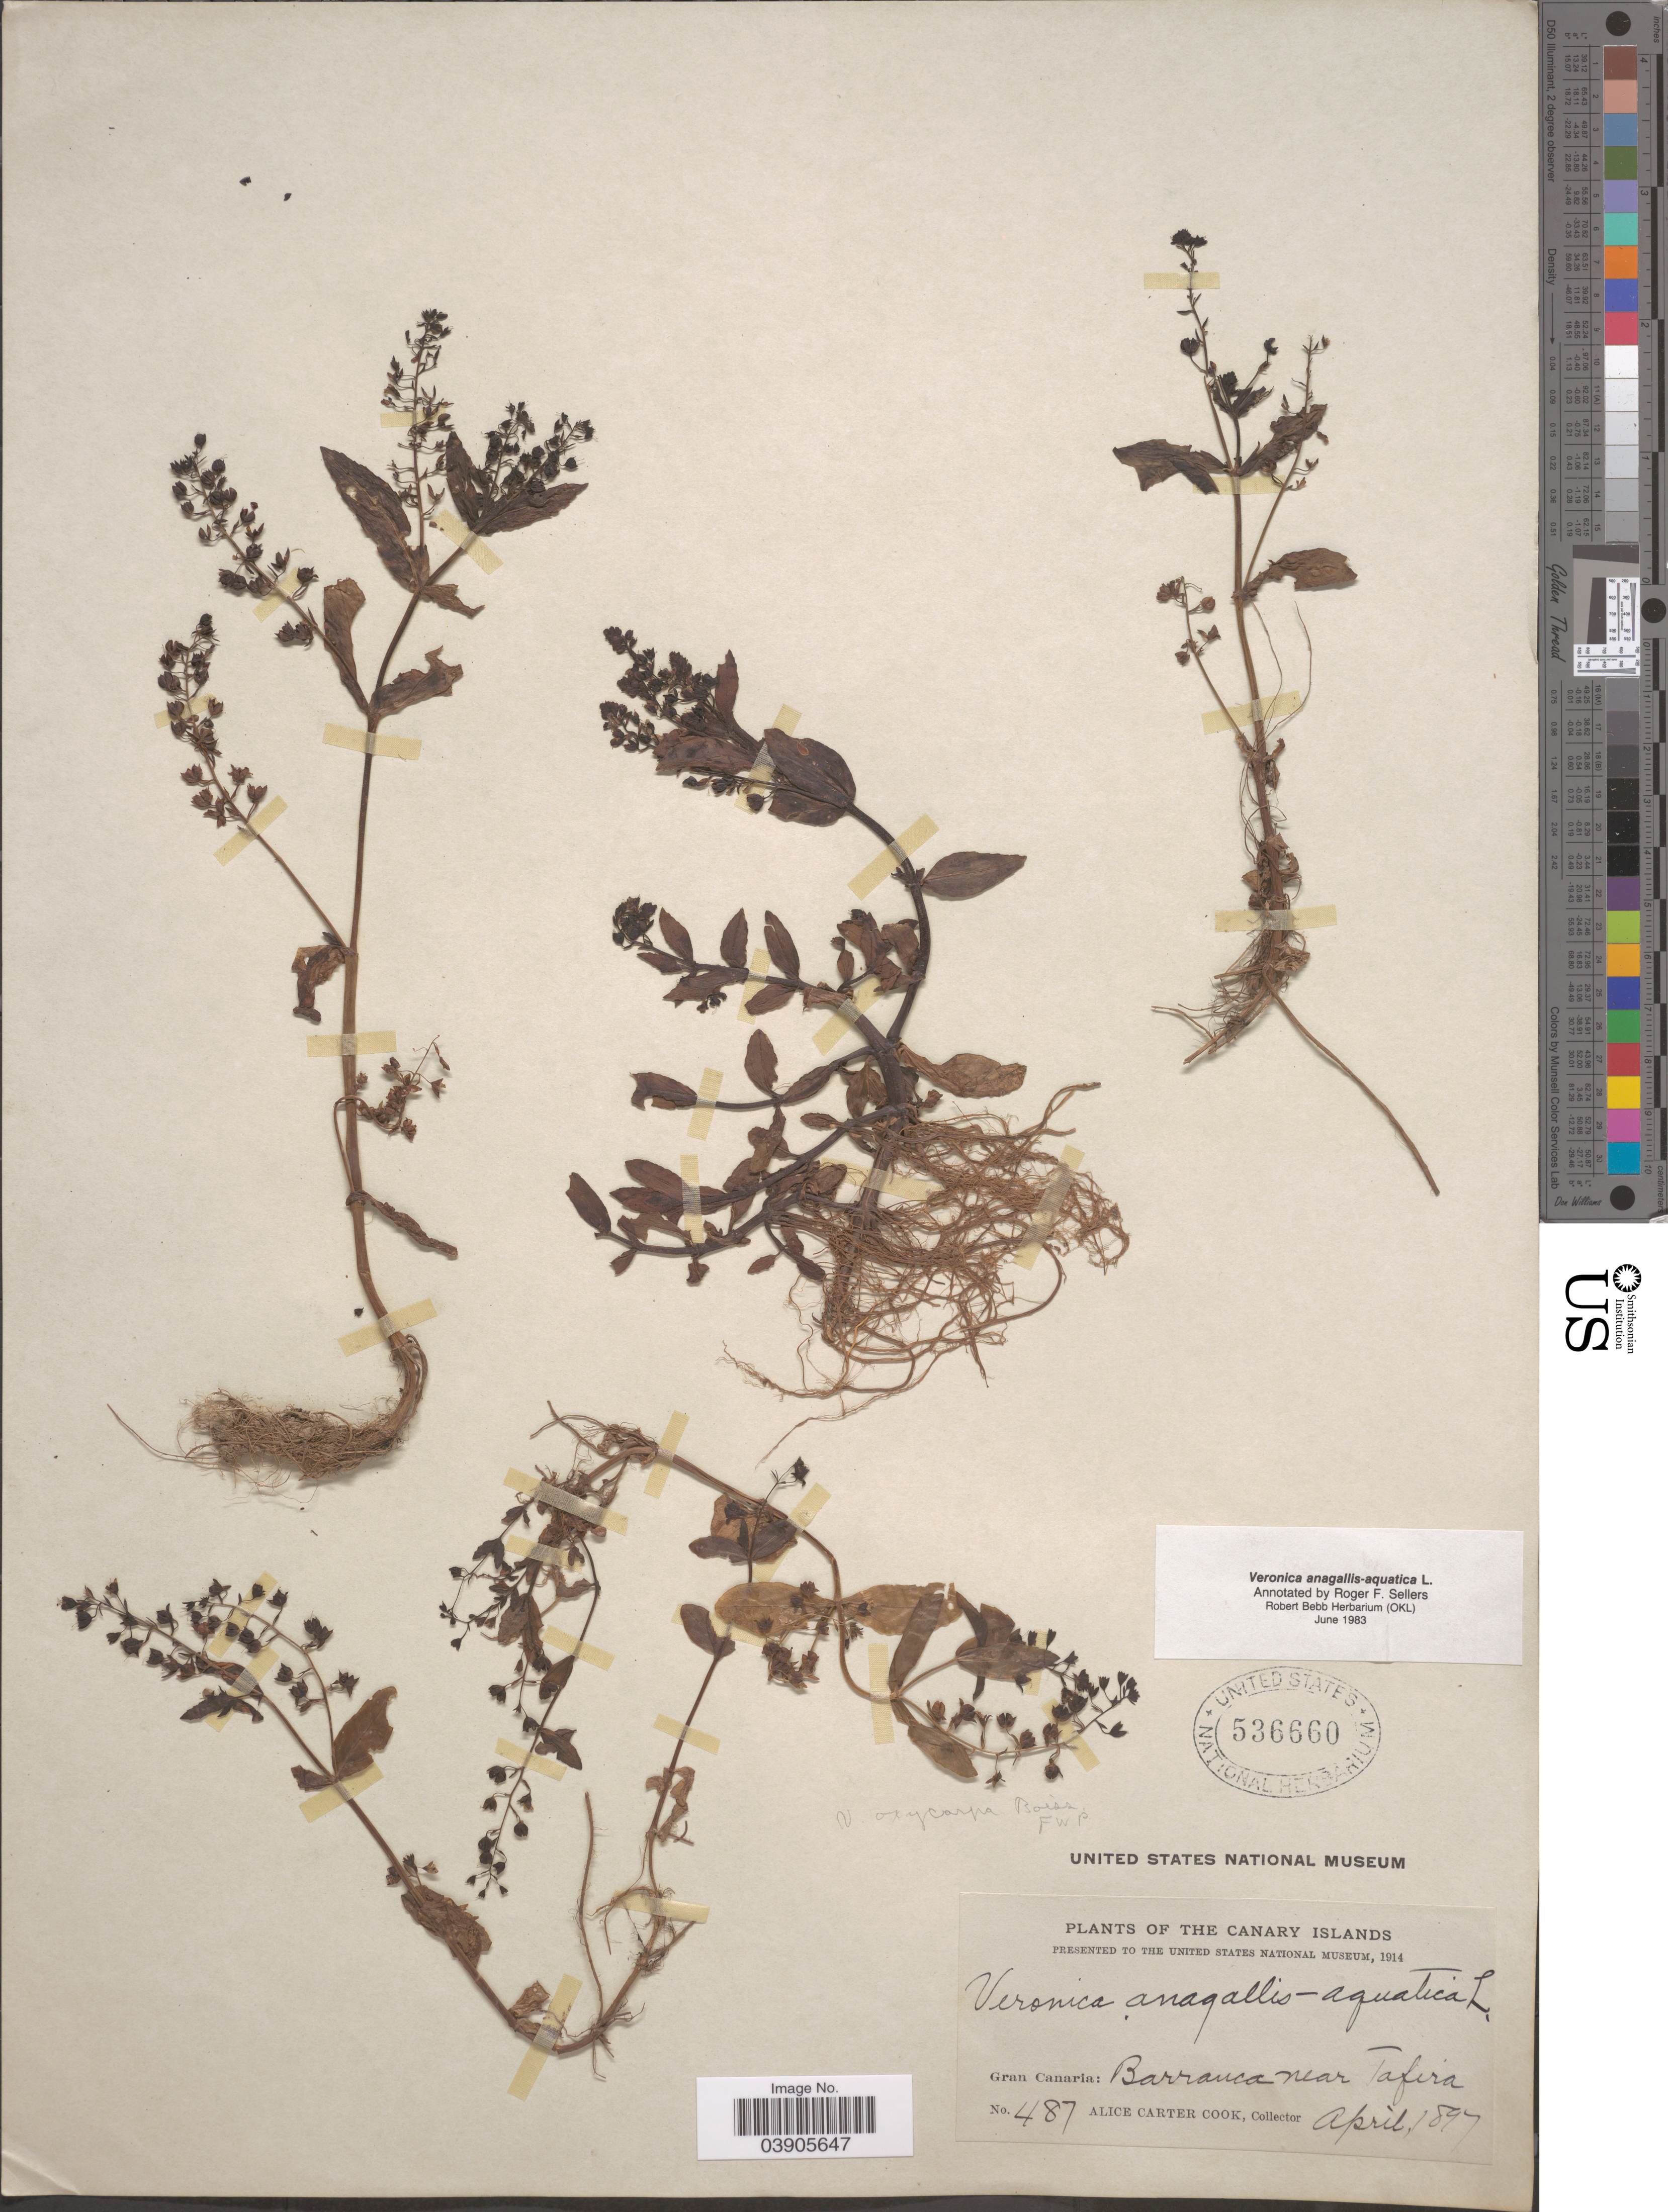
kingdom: Plantae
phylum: Tracheophyta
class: Magnoliopsida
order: Lamiales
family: Plantaginaceae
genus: Veronica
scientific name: Veronica anagallis-aquatica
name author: L.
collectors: Alice C. Cook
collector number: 487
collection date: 1897-04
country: Spain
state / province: Canarias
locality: Canary Islands. Gran Canaria: Barranca near Tafira.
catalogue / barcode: US 536660